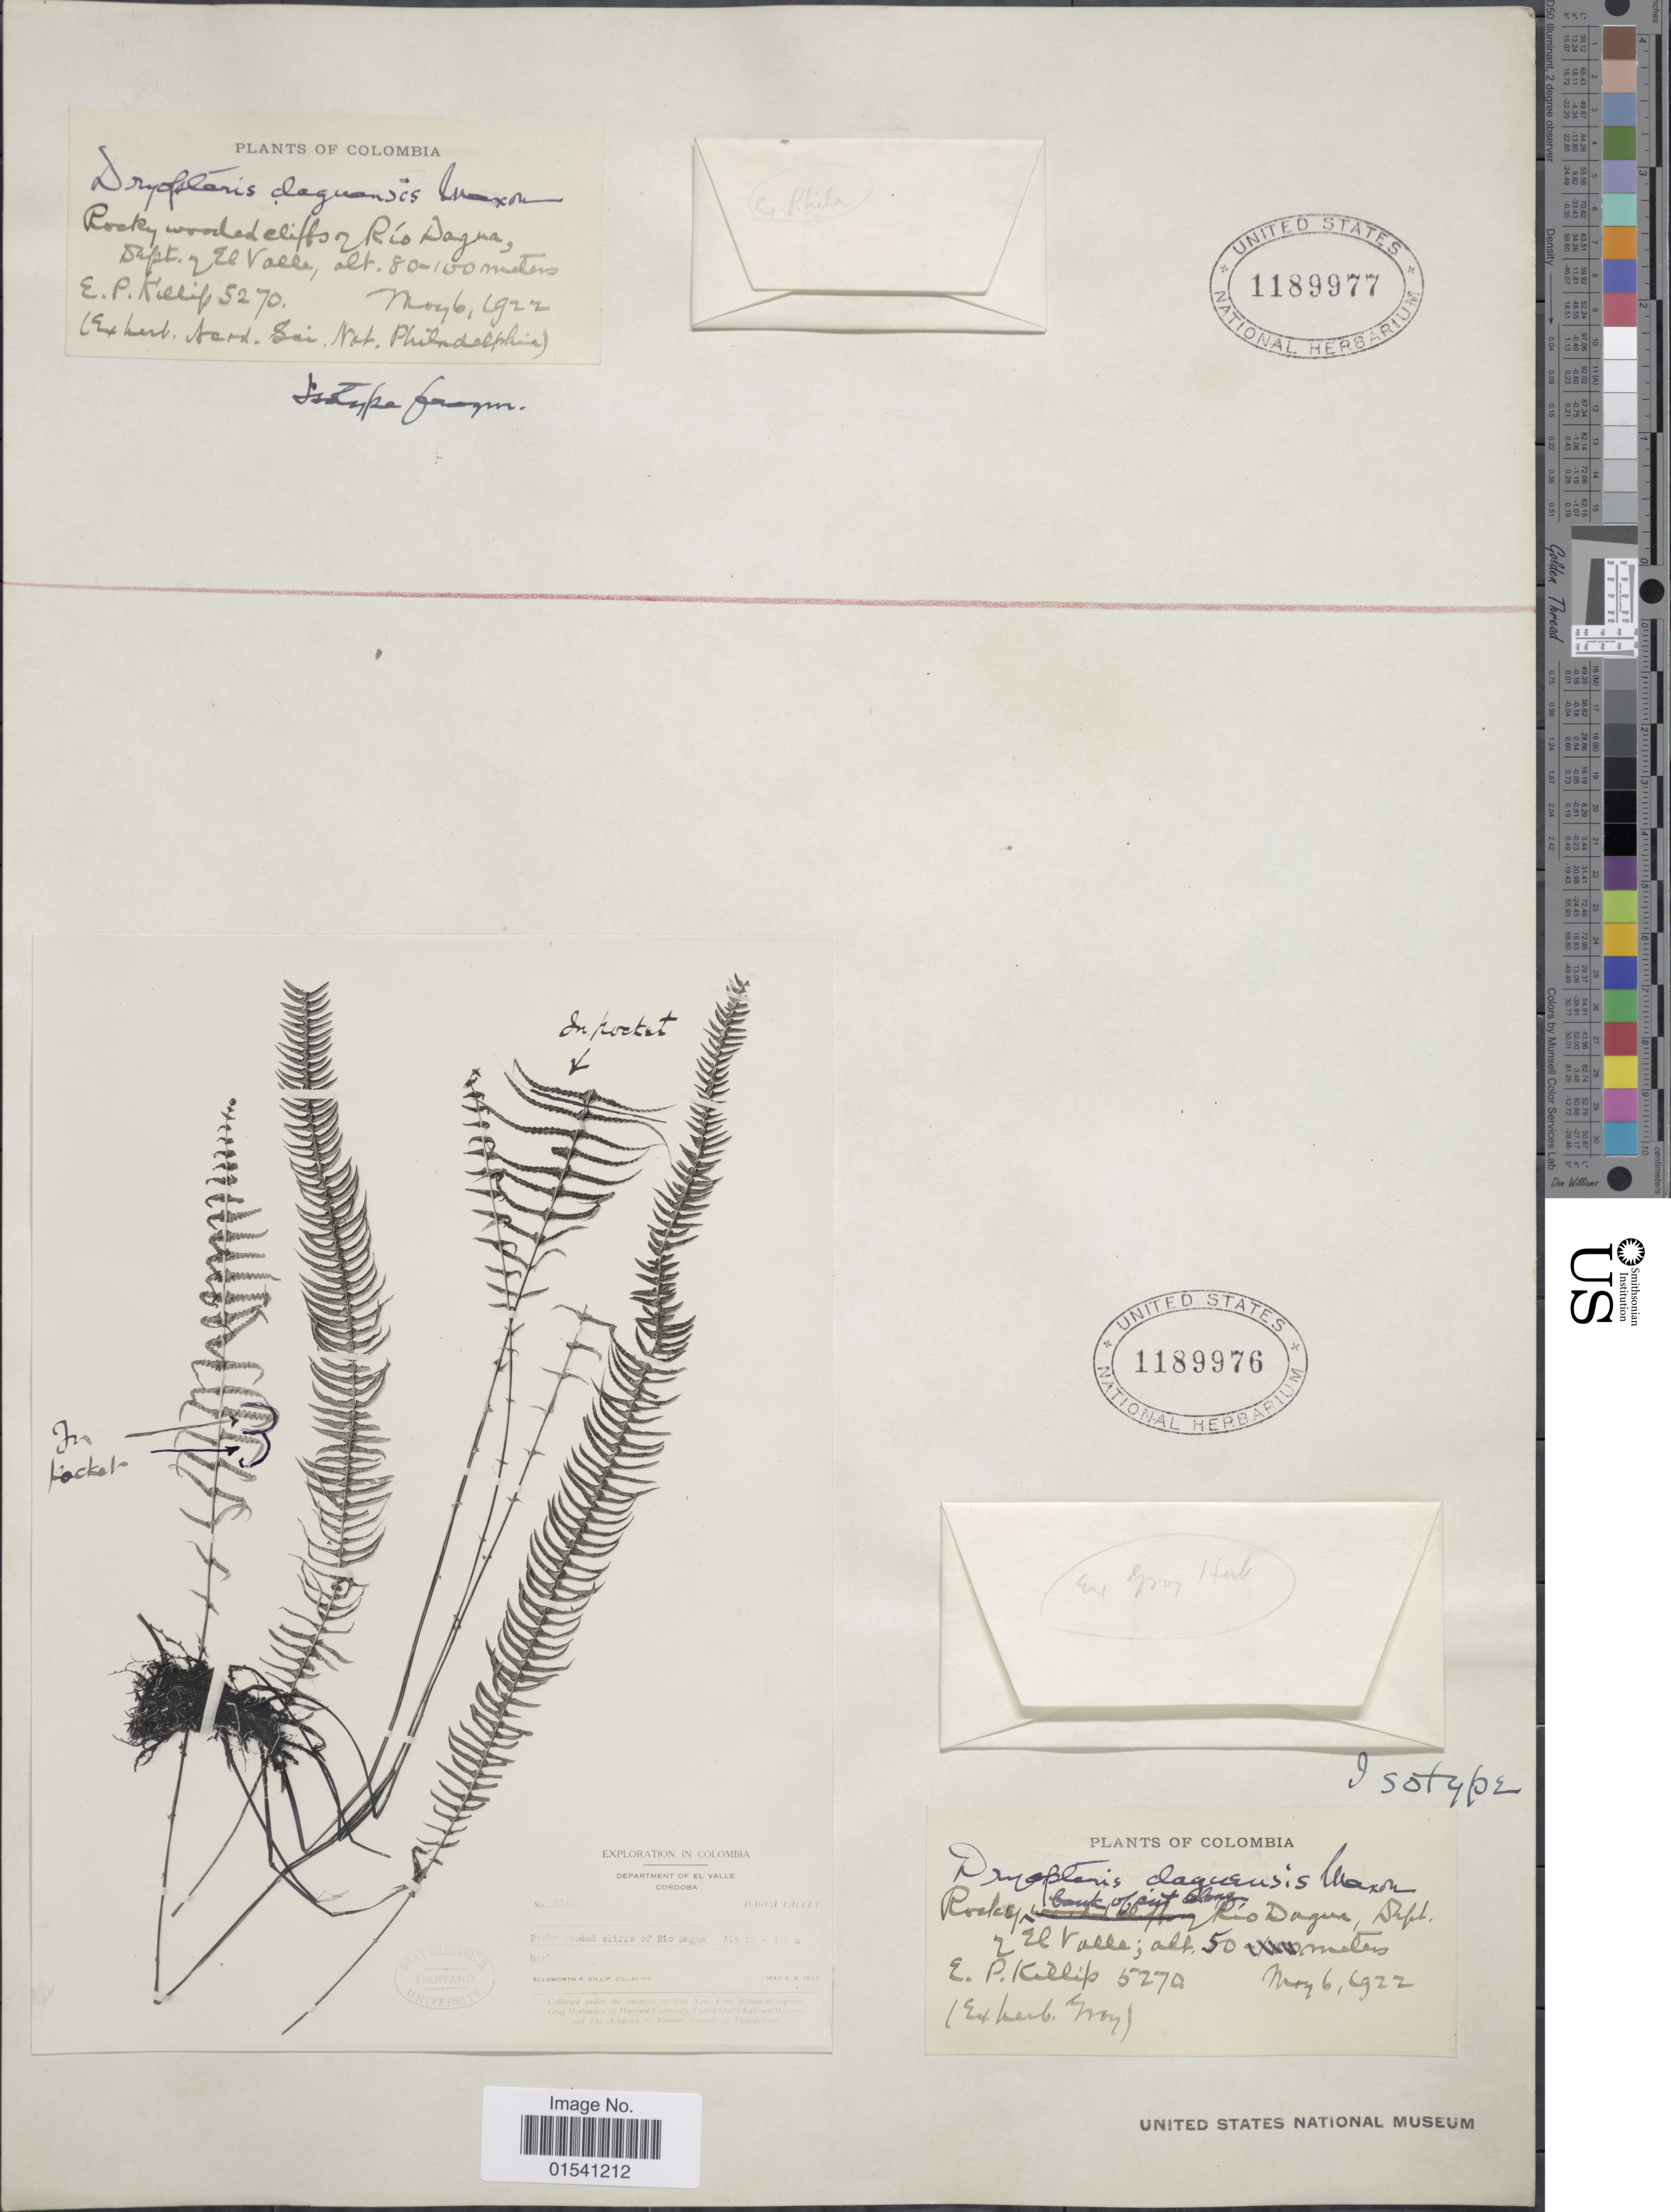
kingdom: Plantae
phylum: Tracheophyta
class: Polypodiopsida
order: Polypodiales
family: Thelypteridaceae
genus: Amauropelta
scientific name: Amauropelta sp.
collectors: E. P. Killip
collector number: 5270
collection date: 1922-05-06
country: Colombia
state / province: Valle del Cauca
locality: Rocky wooded cliffs of Rio Dagua,Dept. El Valle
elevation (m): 80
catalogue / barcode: US 1189977-2